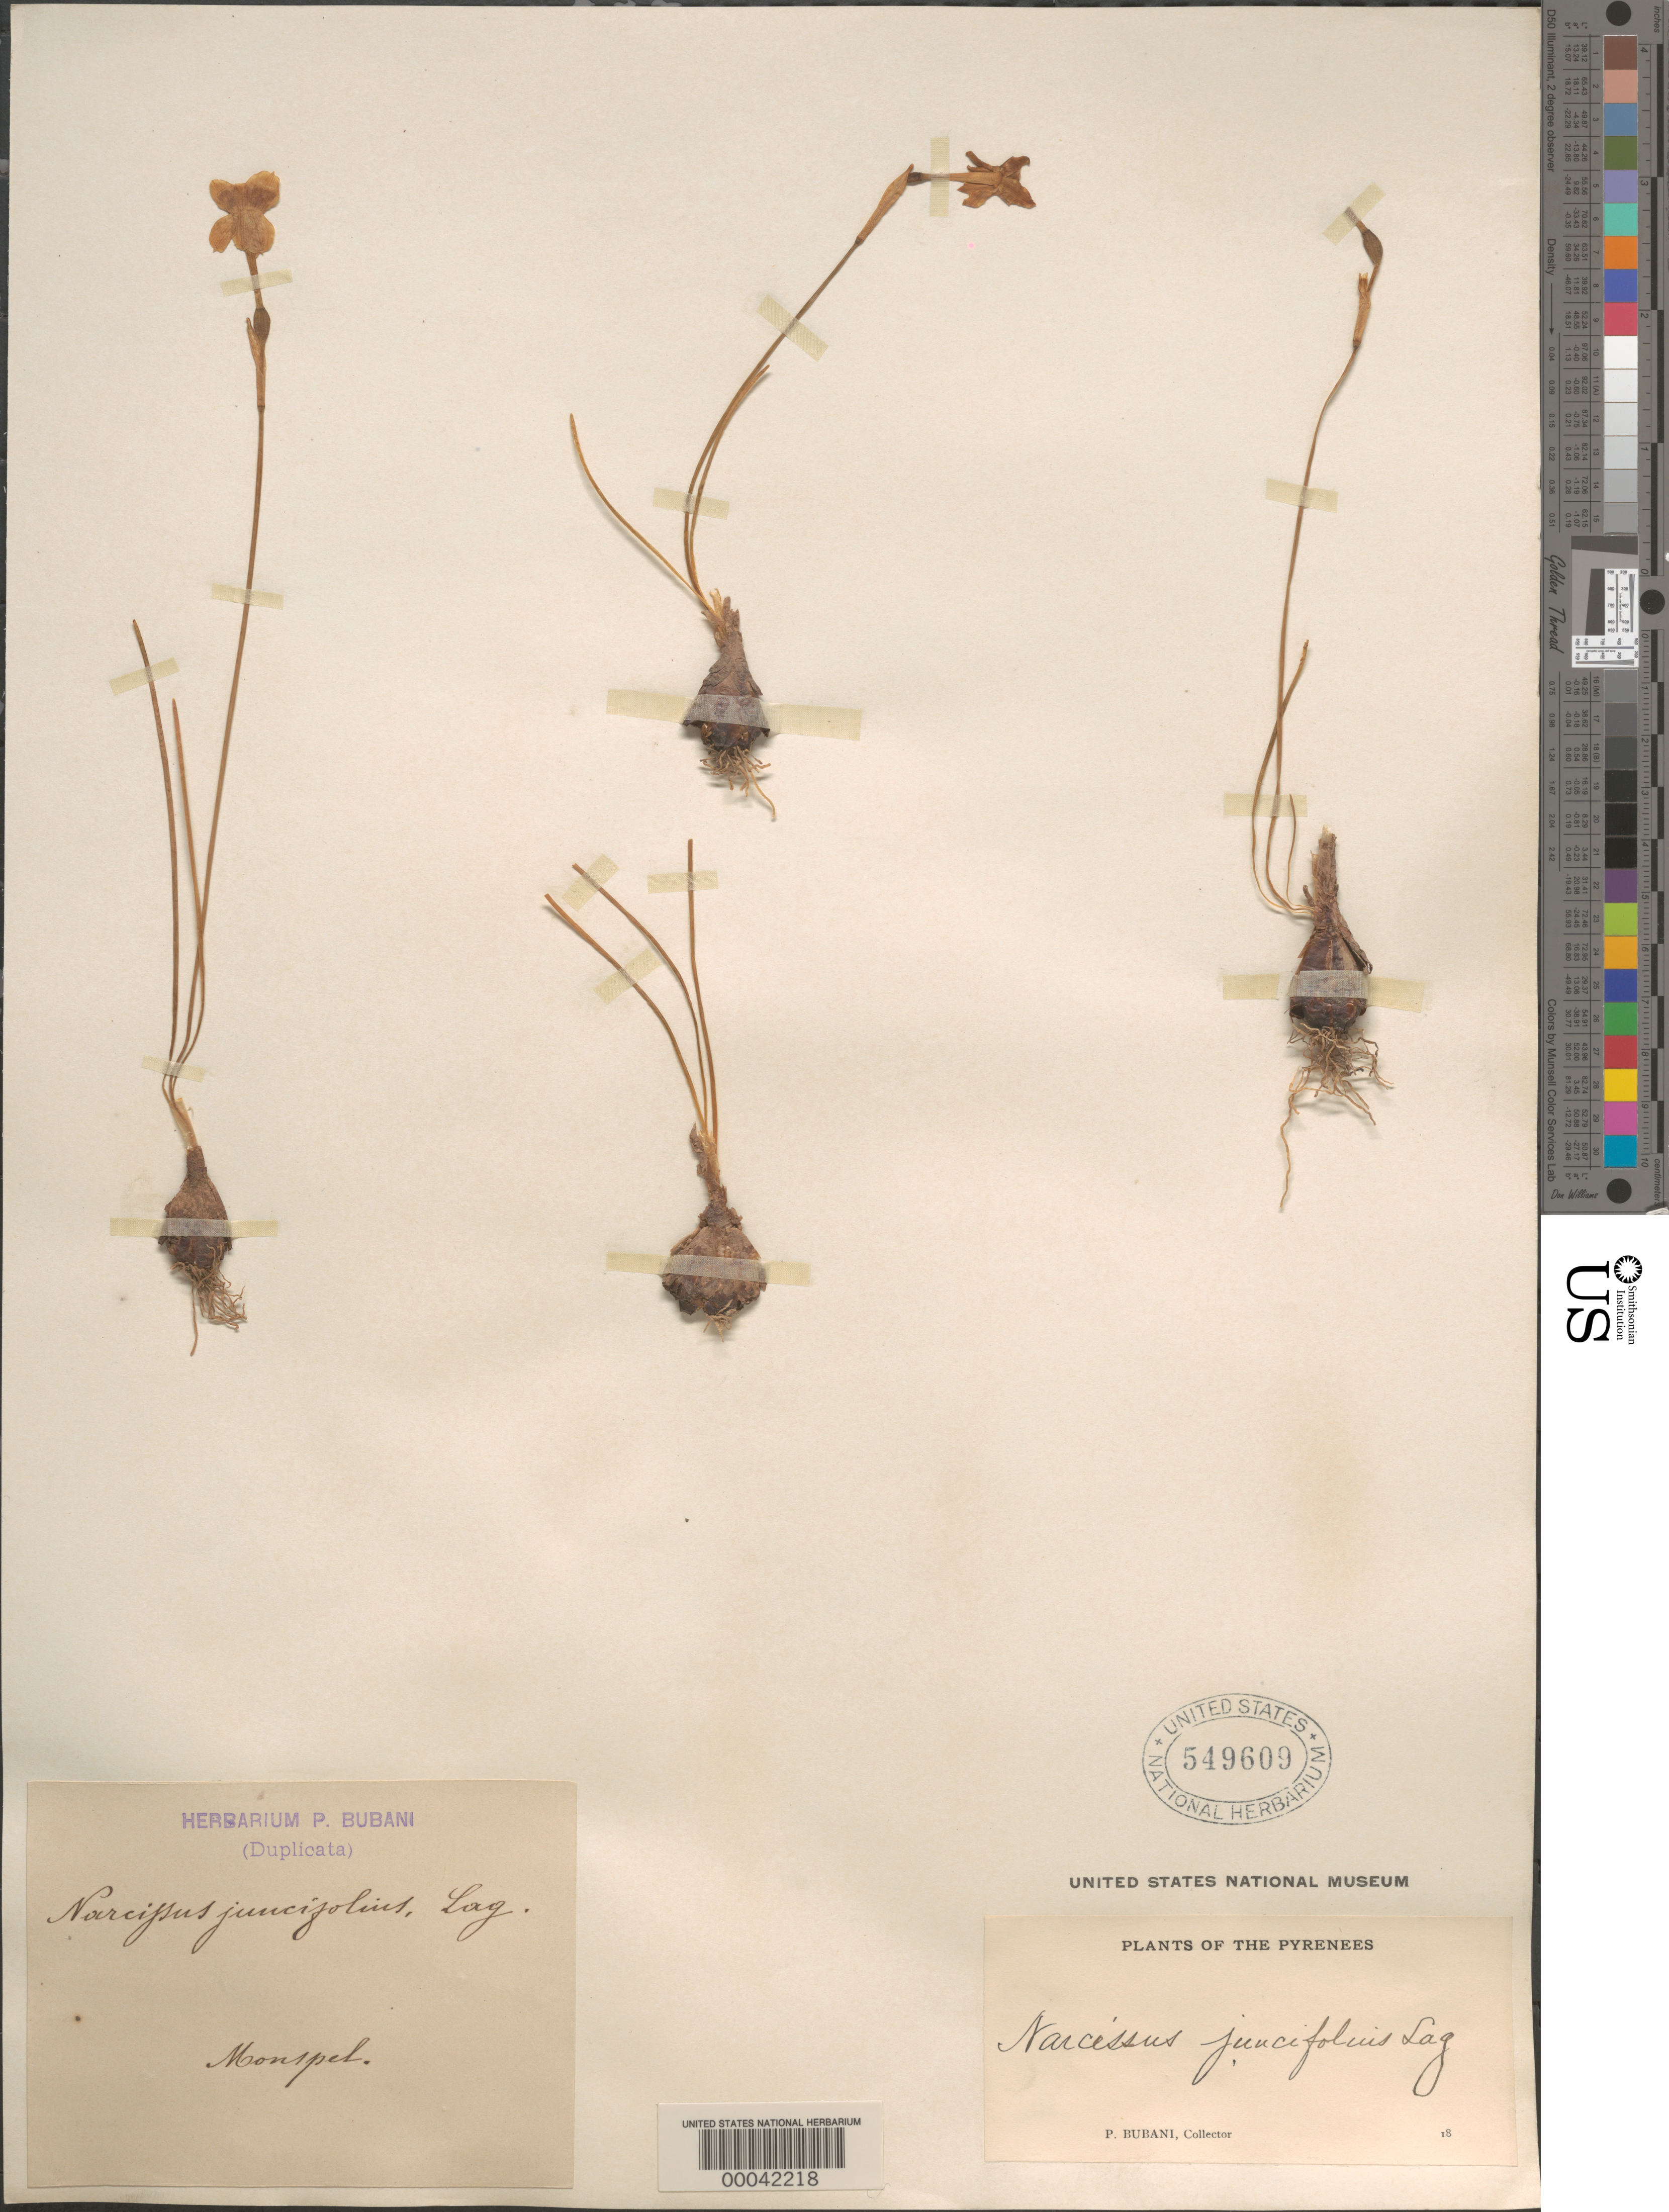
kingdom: Plantae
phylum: Tracheophyta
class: Liliopsida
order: Asparagales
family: Amaryllidaceae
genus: Narcissus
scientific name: Narcissus juncifolius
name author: Salisb.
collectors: P. Bubani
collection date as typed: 18--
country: France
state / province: Occitanie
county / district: Hérault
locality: Montpellier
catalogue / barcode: US 549609